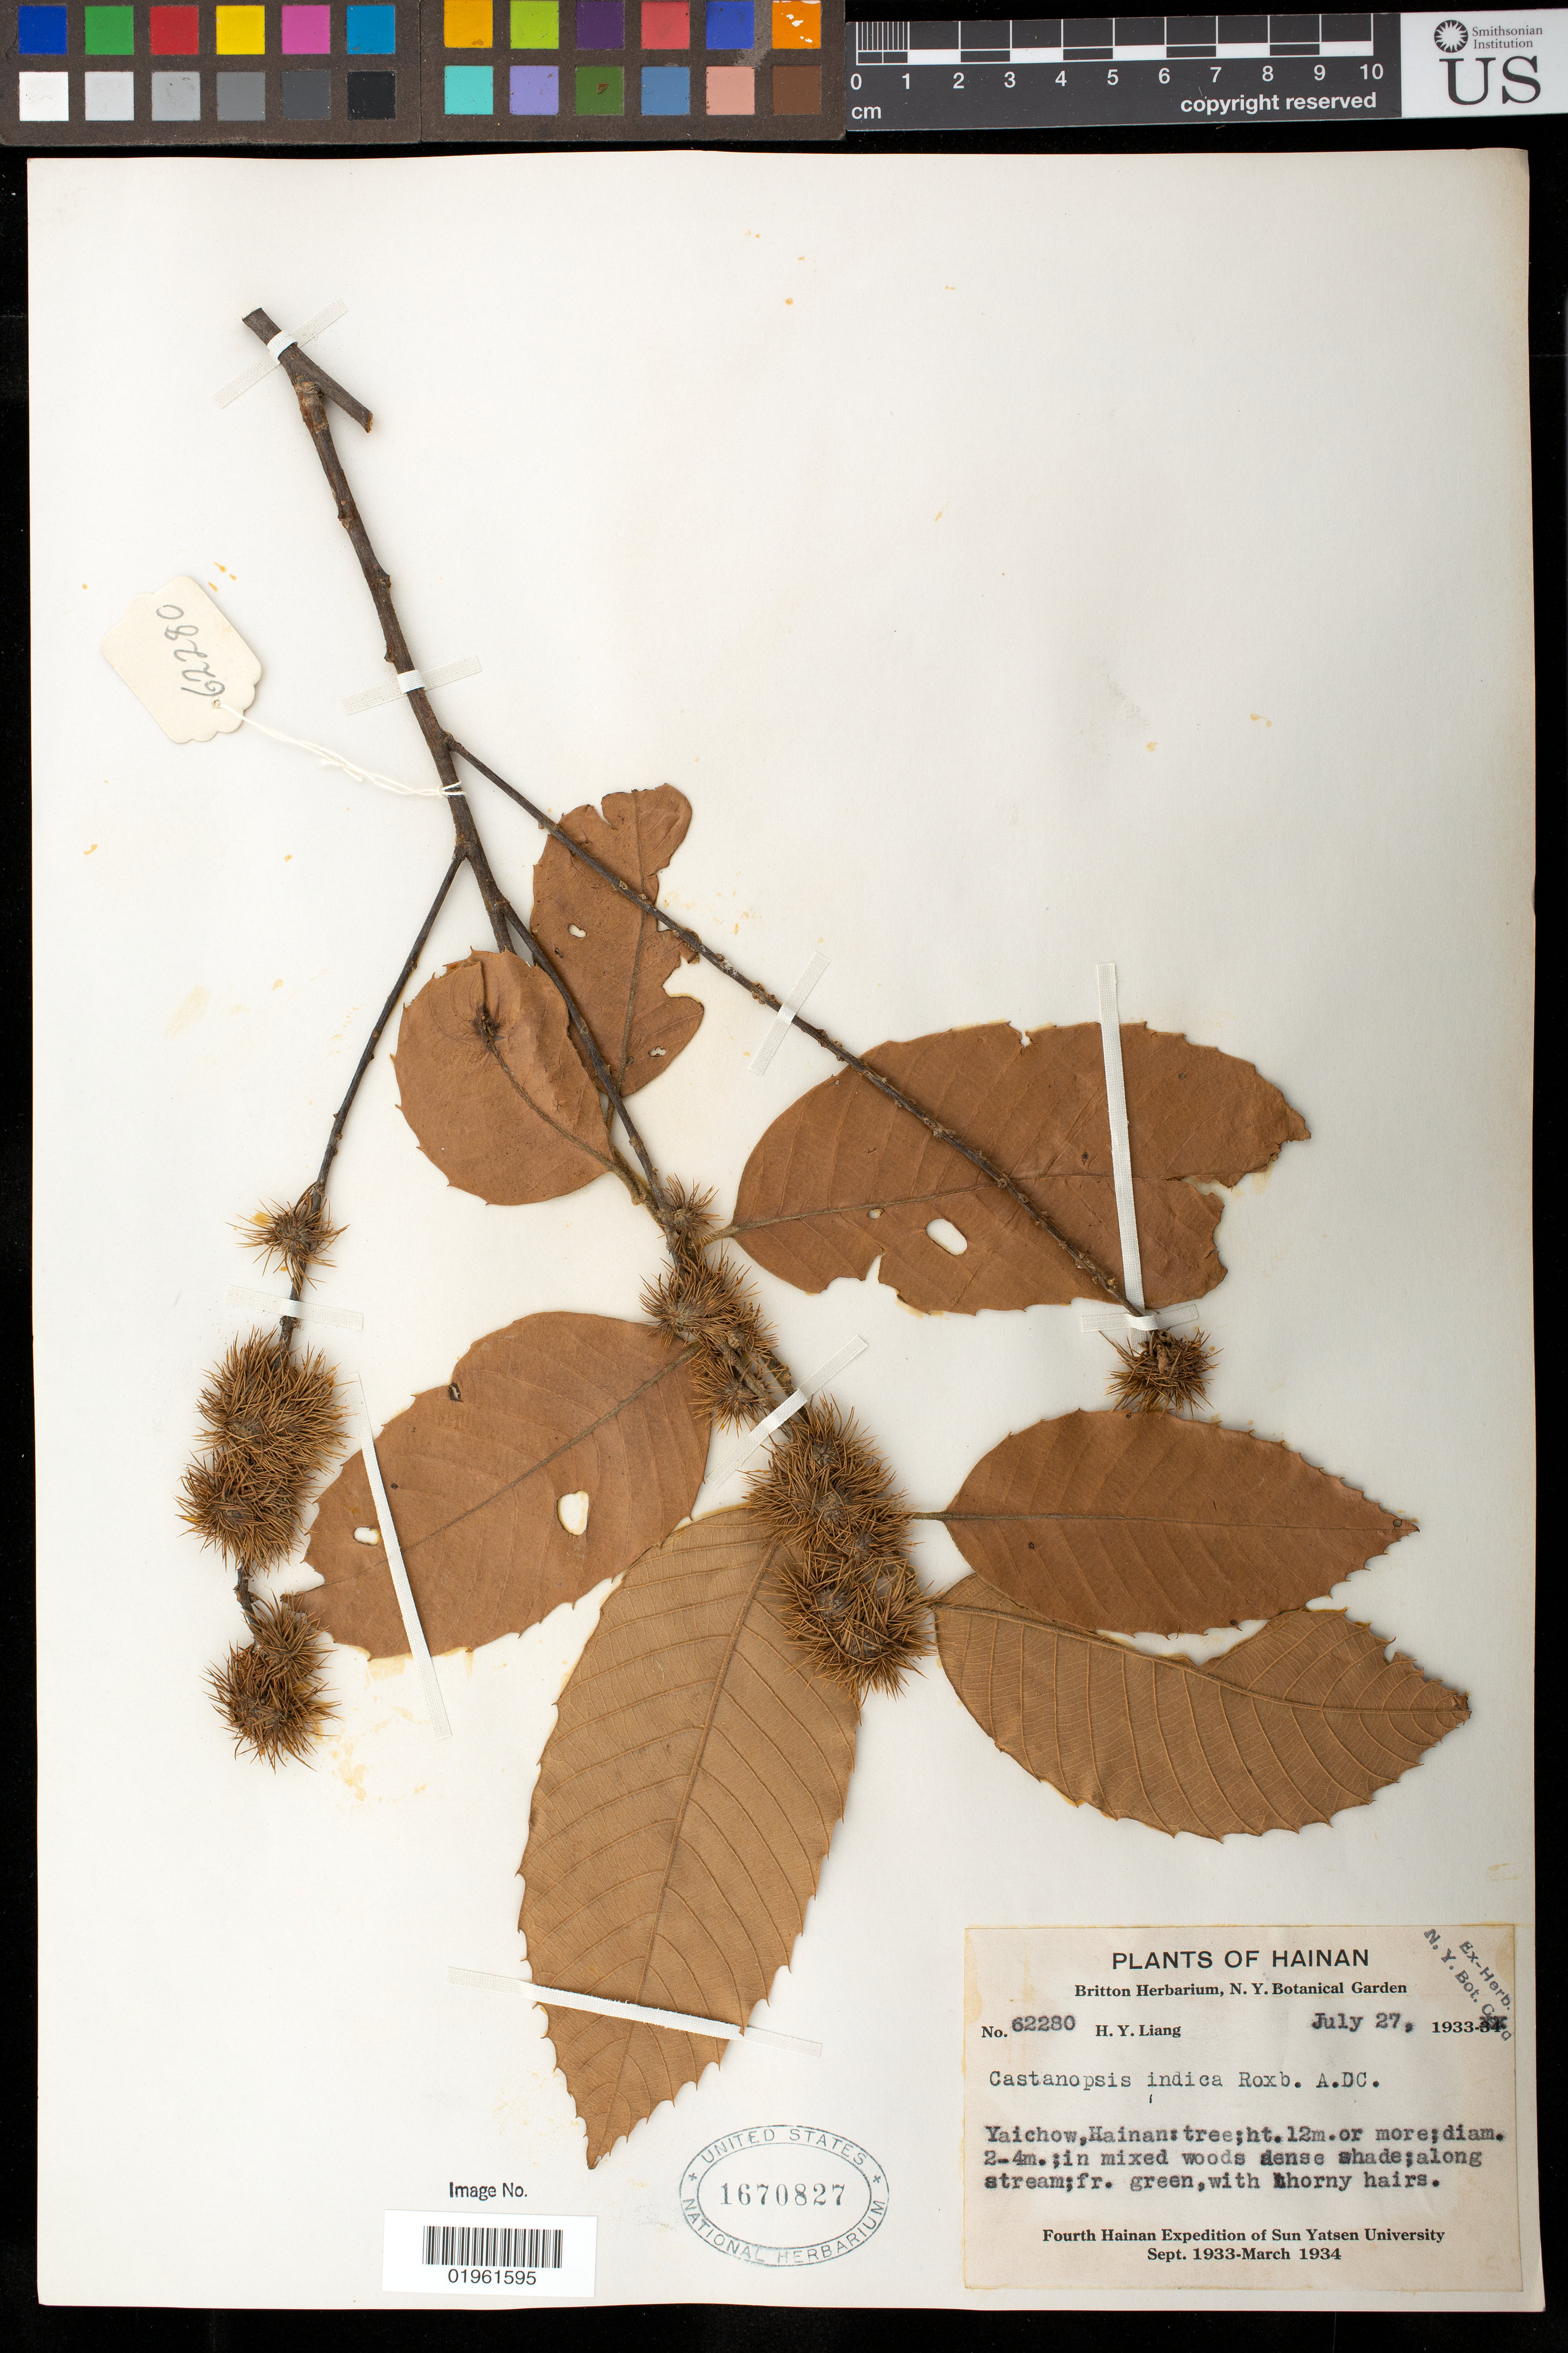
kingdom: Plantae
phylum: Tracheophyta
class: Magnoliopsida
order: Fagales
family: Fagaceae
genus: Castanopsis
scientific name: Castanopsis indica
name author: (Roxb.) A. DC.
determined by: Liang, H. Y.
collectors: H. Y. Liang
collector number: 62280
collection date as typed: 27 Jul 1933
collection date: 1933-07-27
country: China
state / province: Hainan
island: Hainan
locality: Yaichow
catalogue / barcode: US 1670827